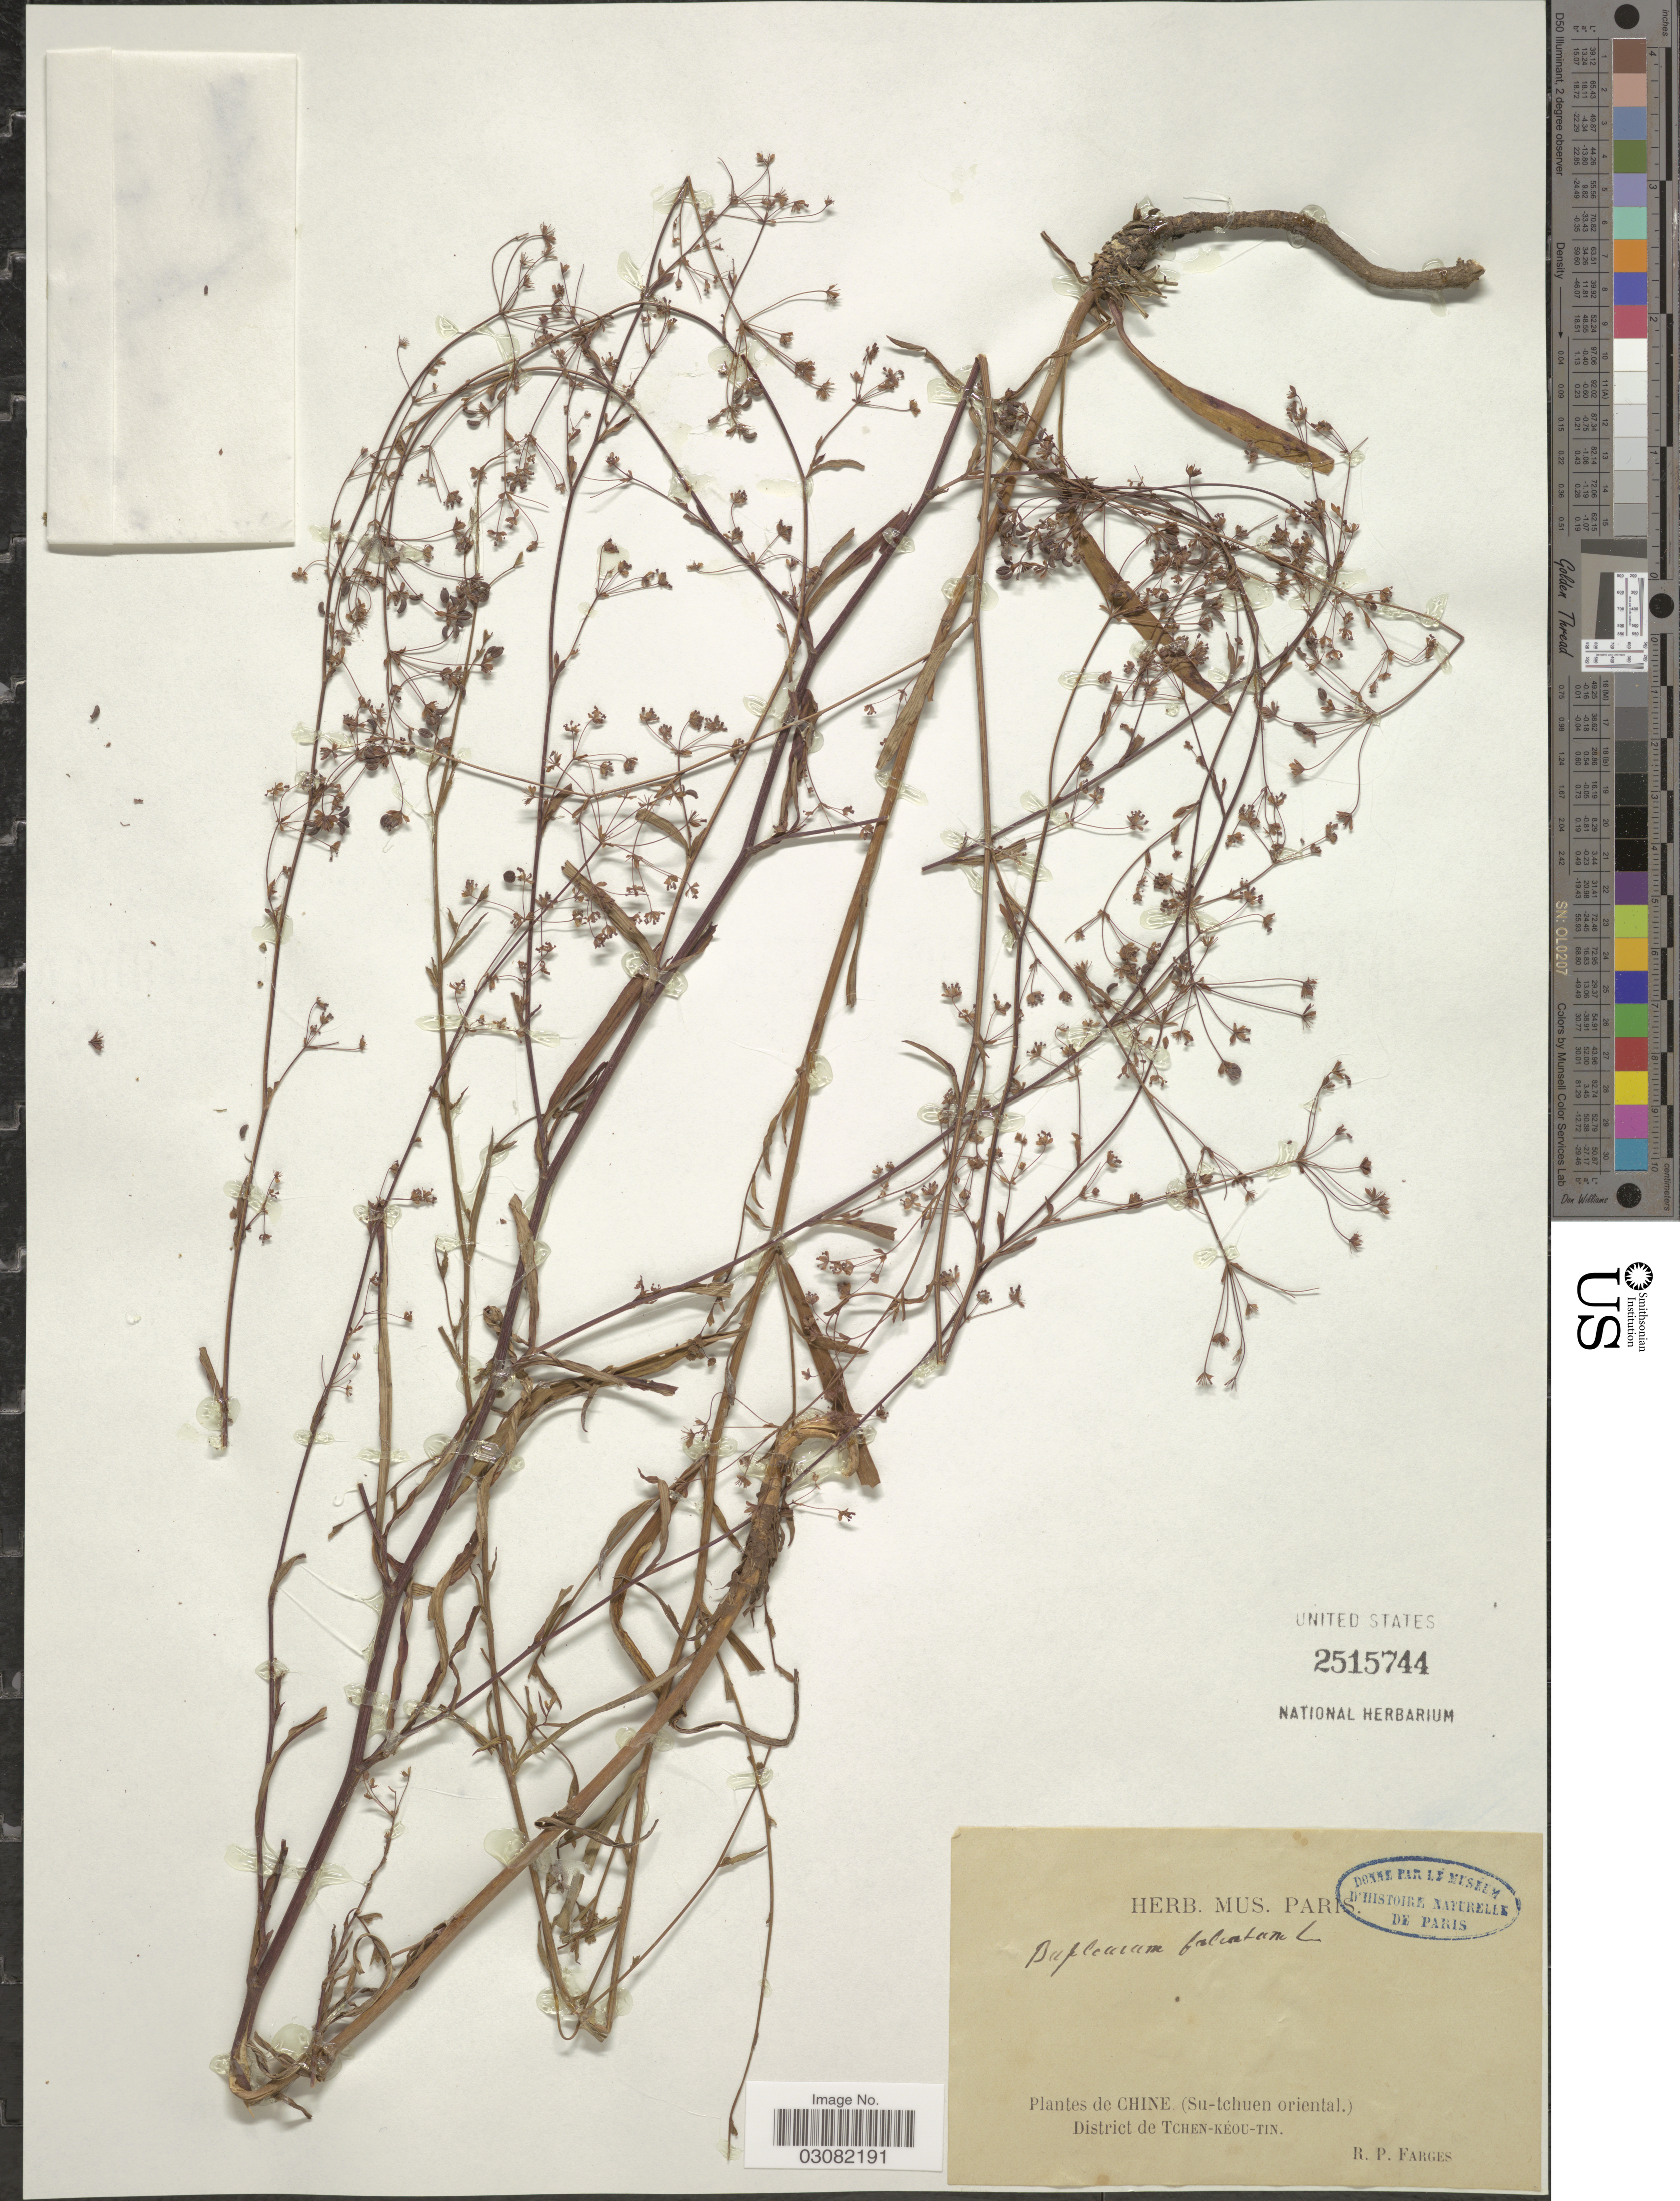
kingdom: Plantae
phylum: Tracheophyta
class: Magnoliopsida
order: Apiales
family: Apiaceae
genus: Bupleurum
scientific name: Bupleurum falcatum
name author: L.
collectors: R. Farges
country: China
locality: (Su-tchuen oriental.), District de Tchen-Kéou-Tin.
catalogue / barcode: US 2515744